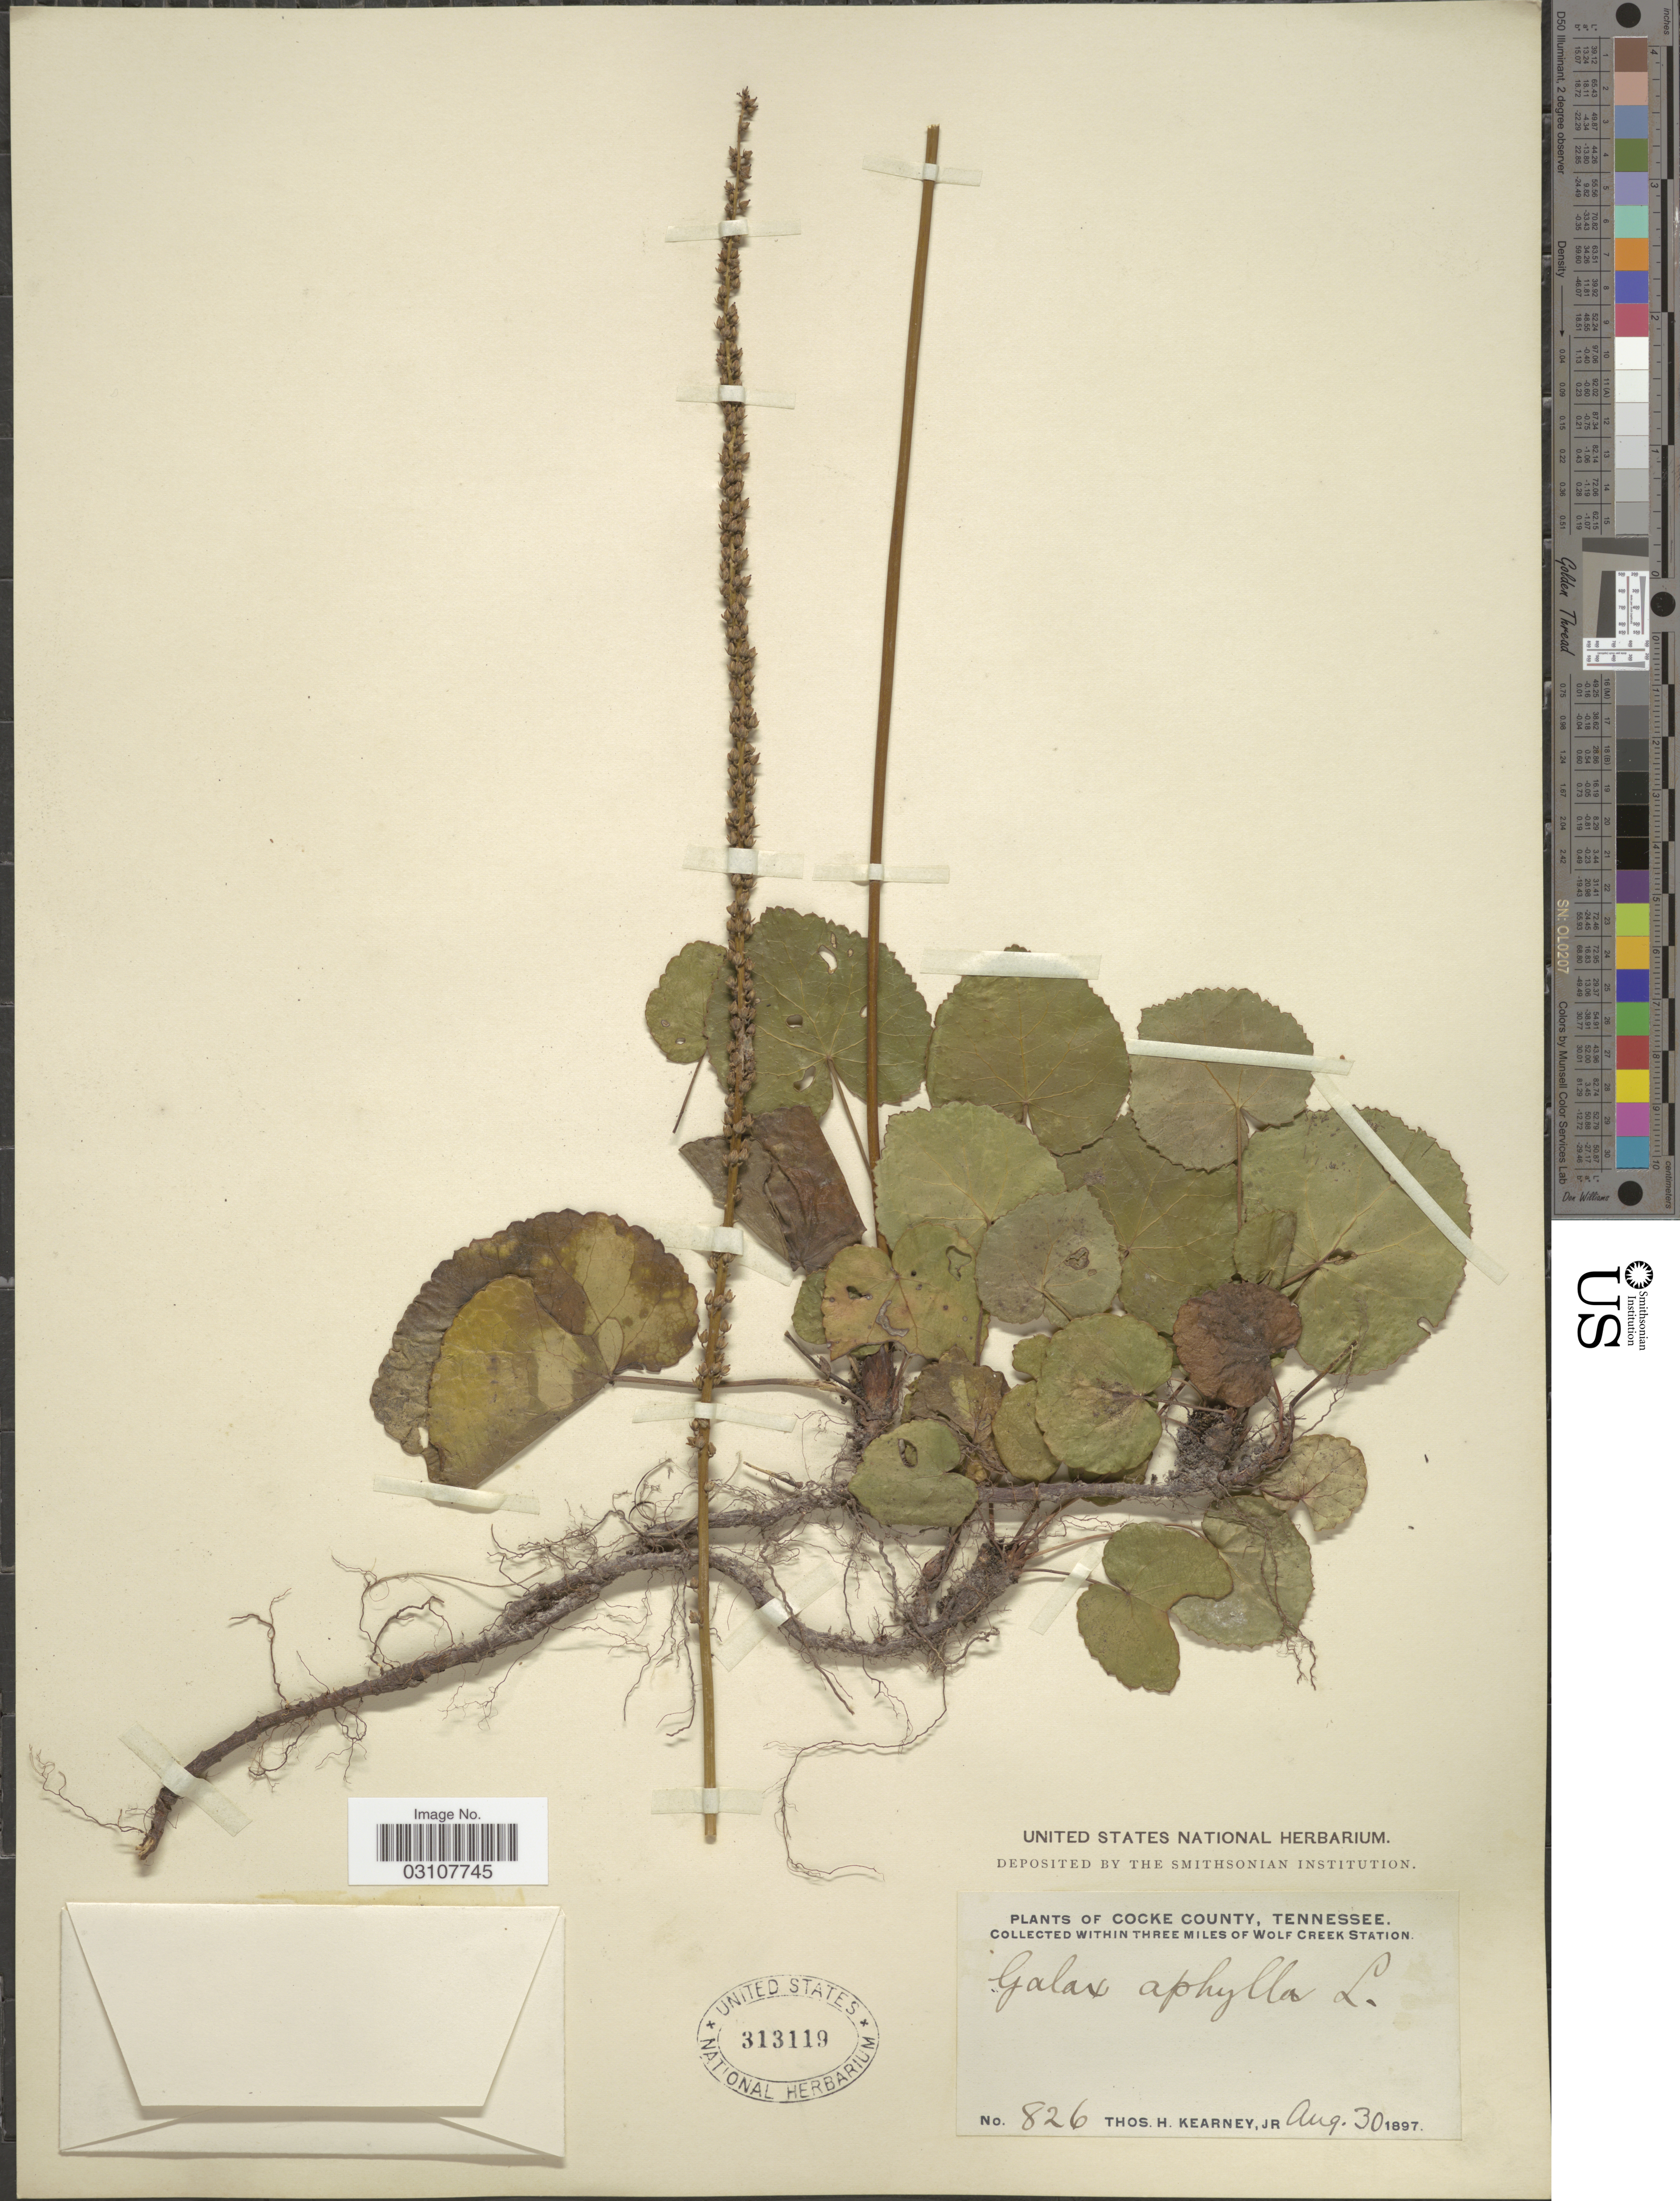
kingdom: Plantae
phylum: Tracheophyta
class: Magnoliopsida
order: Ericales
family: Diapensiaceae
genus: Galax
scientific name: Galax urceolata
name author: (Poir.) Brummitt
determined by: Gaynor, Michelle L., (FLAS), University of Florida (UNITED STATES)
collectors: T. H. Kearney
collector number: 826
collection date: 1897-08-30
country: United States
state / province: Tennessee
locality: Cocke County. Within Three Miles of Wolf Creek Station.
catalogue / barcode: US 313119